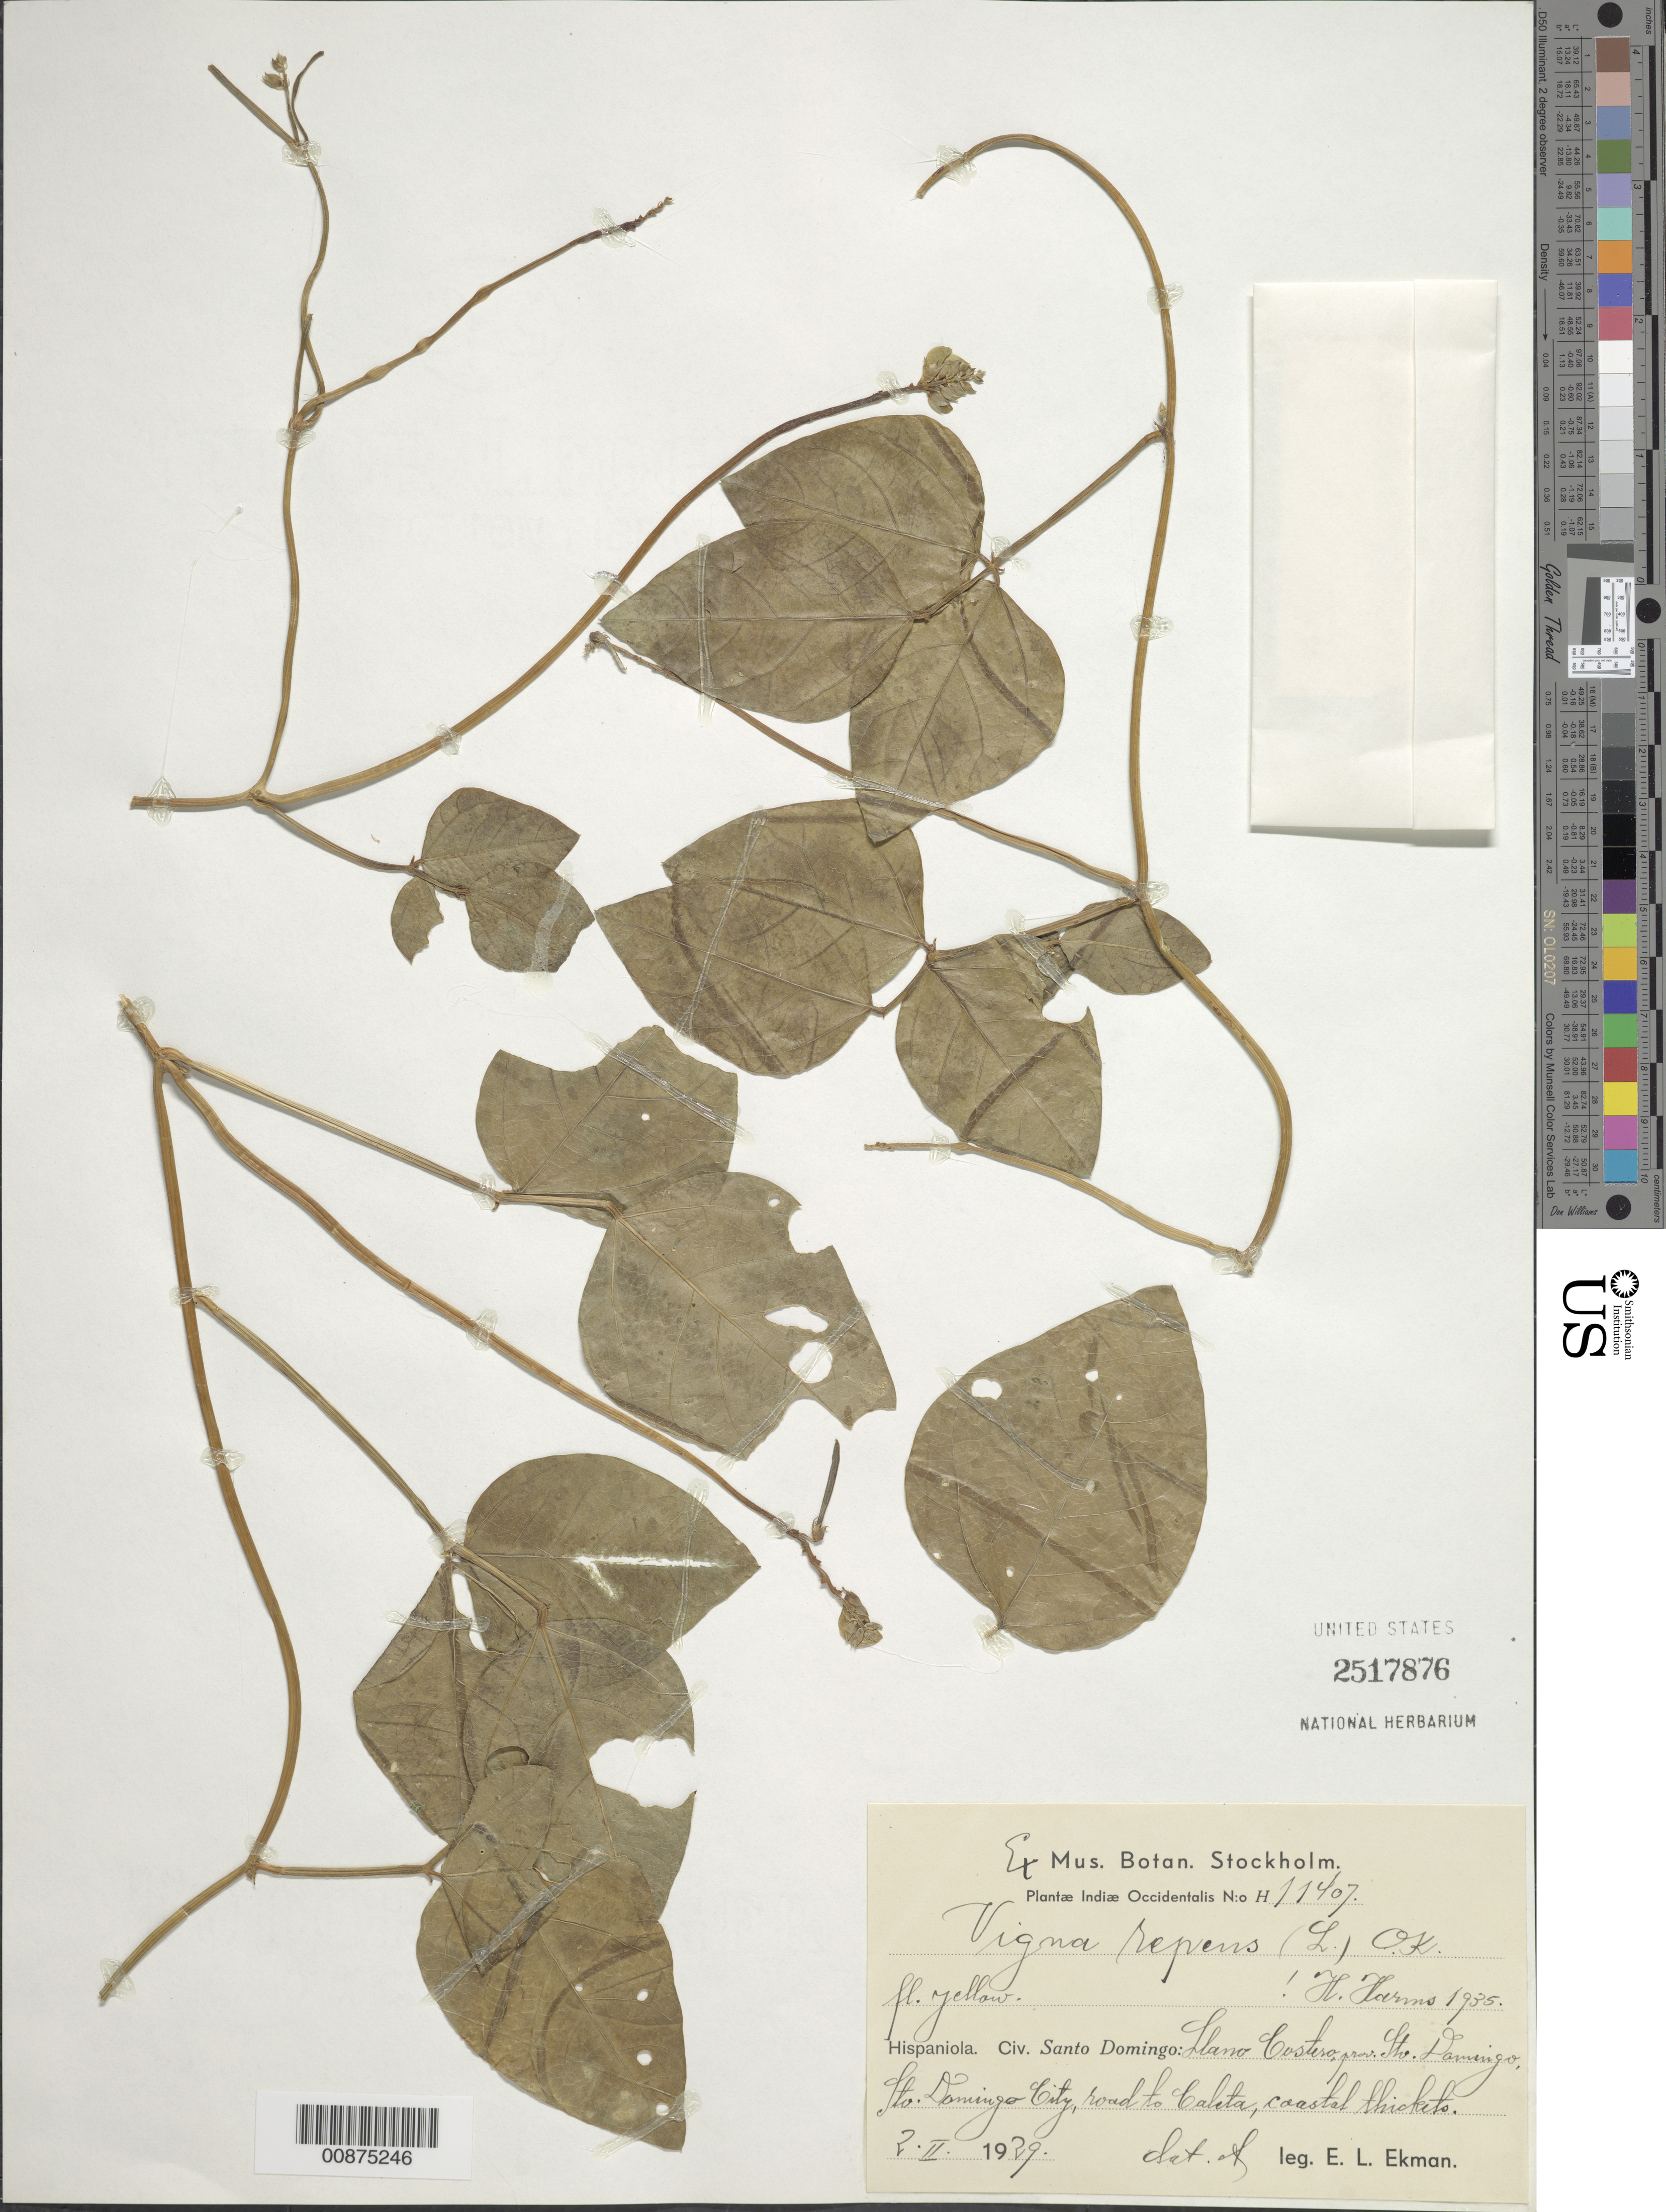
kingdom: Plantae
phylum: Tracheophyta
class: Magnoliopsida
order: Fabales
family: Fabaceae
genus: Vigna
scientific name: Vigna luteola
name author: (Jacq.) Benth.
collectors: E. L. Ekman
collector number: H 11407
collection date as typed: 02 Feb 1929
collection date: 1929-02-02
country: Dominican Republic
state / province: Distrito Nacional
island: Hispaniola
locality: Llano Costero, prov. Sto. Domingo (obsolete), Sto. Domingo City, road to Caleta.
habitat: Coastal thicket.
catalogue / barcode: US 2517876